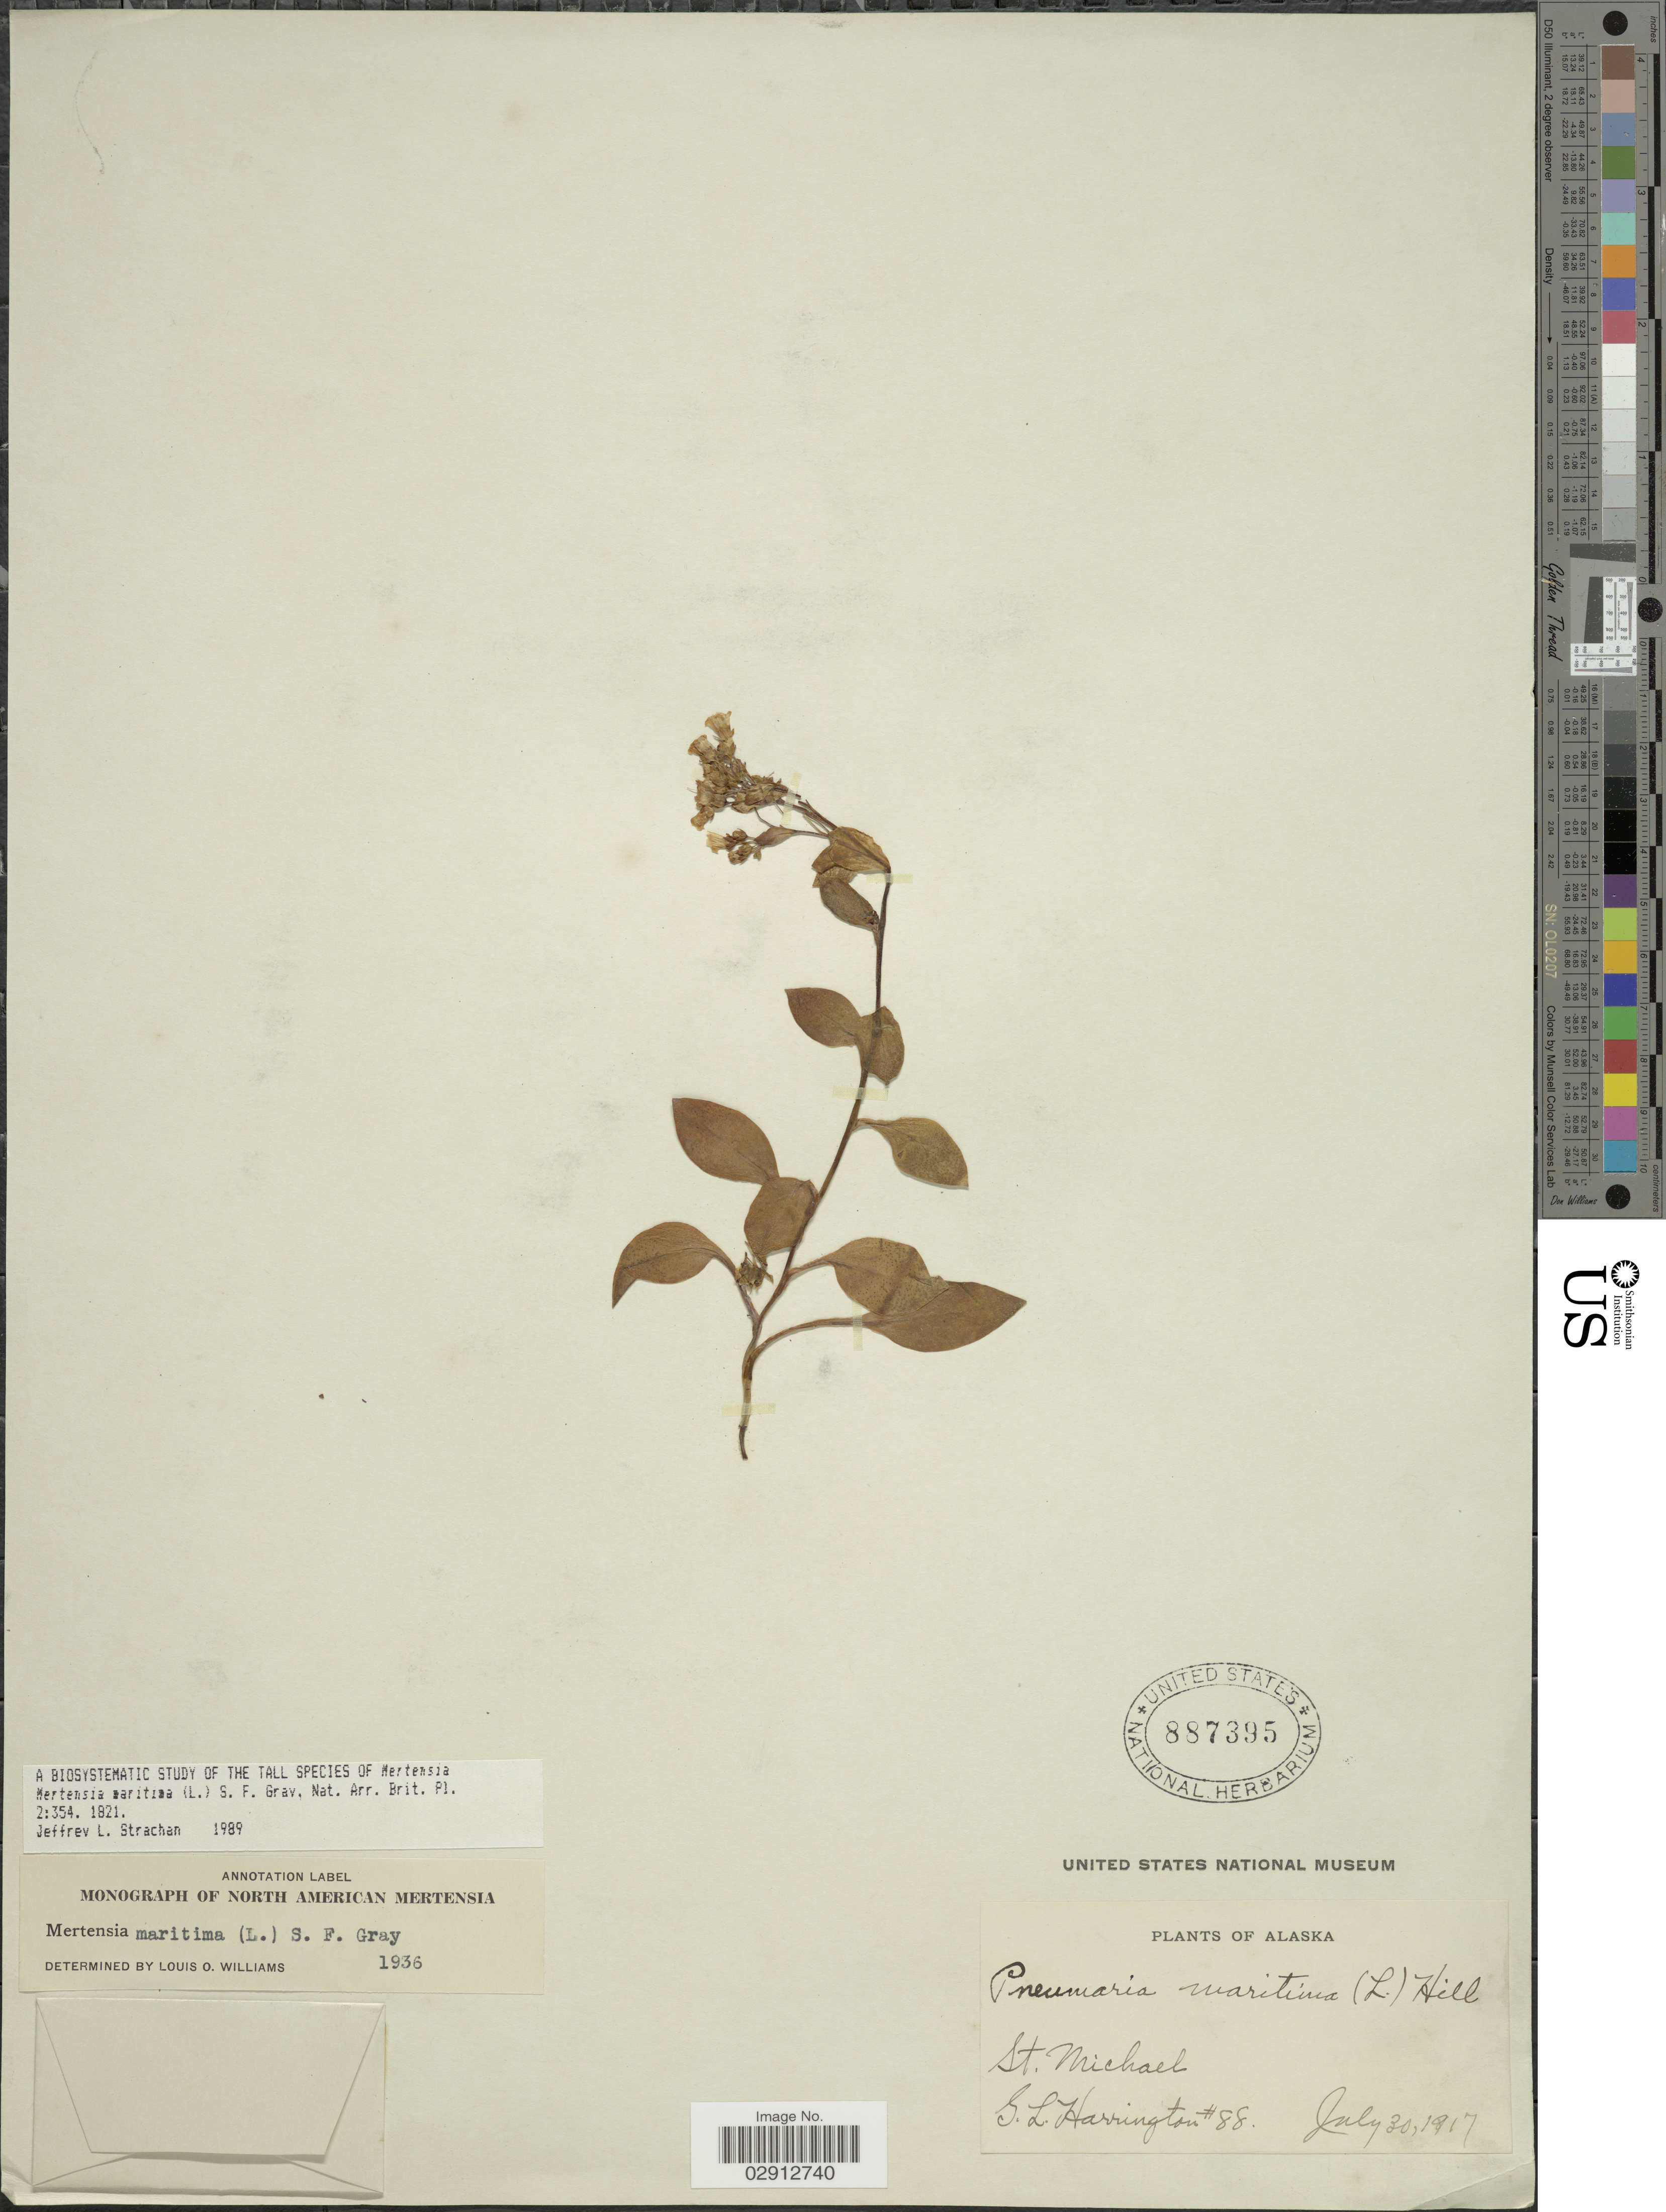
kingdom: Plantae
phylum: Tracheophyta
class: Magnoliopsida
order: Boraginales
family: Boraginaceae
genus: Mertensia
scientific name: Mertensia maritima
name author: (L.) S.F. Gray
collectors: G. Harrington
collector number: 88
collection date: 1917-07-30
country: United States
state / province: Alaska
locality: St. Michael.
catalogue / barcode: US 887395